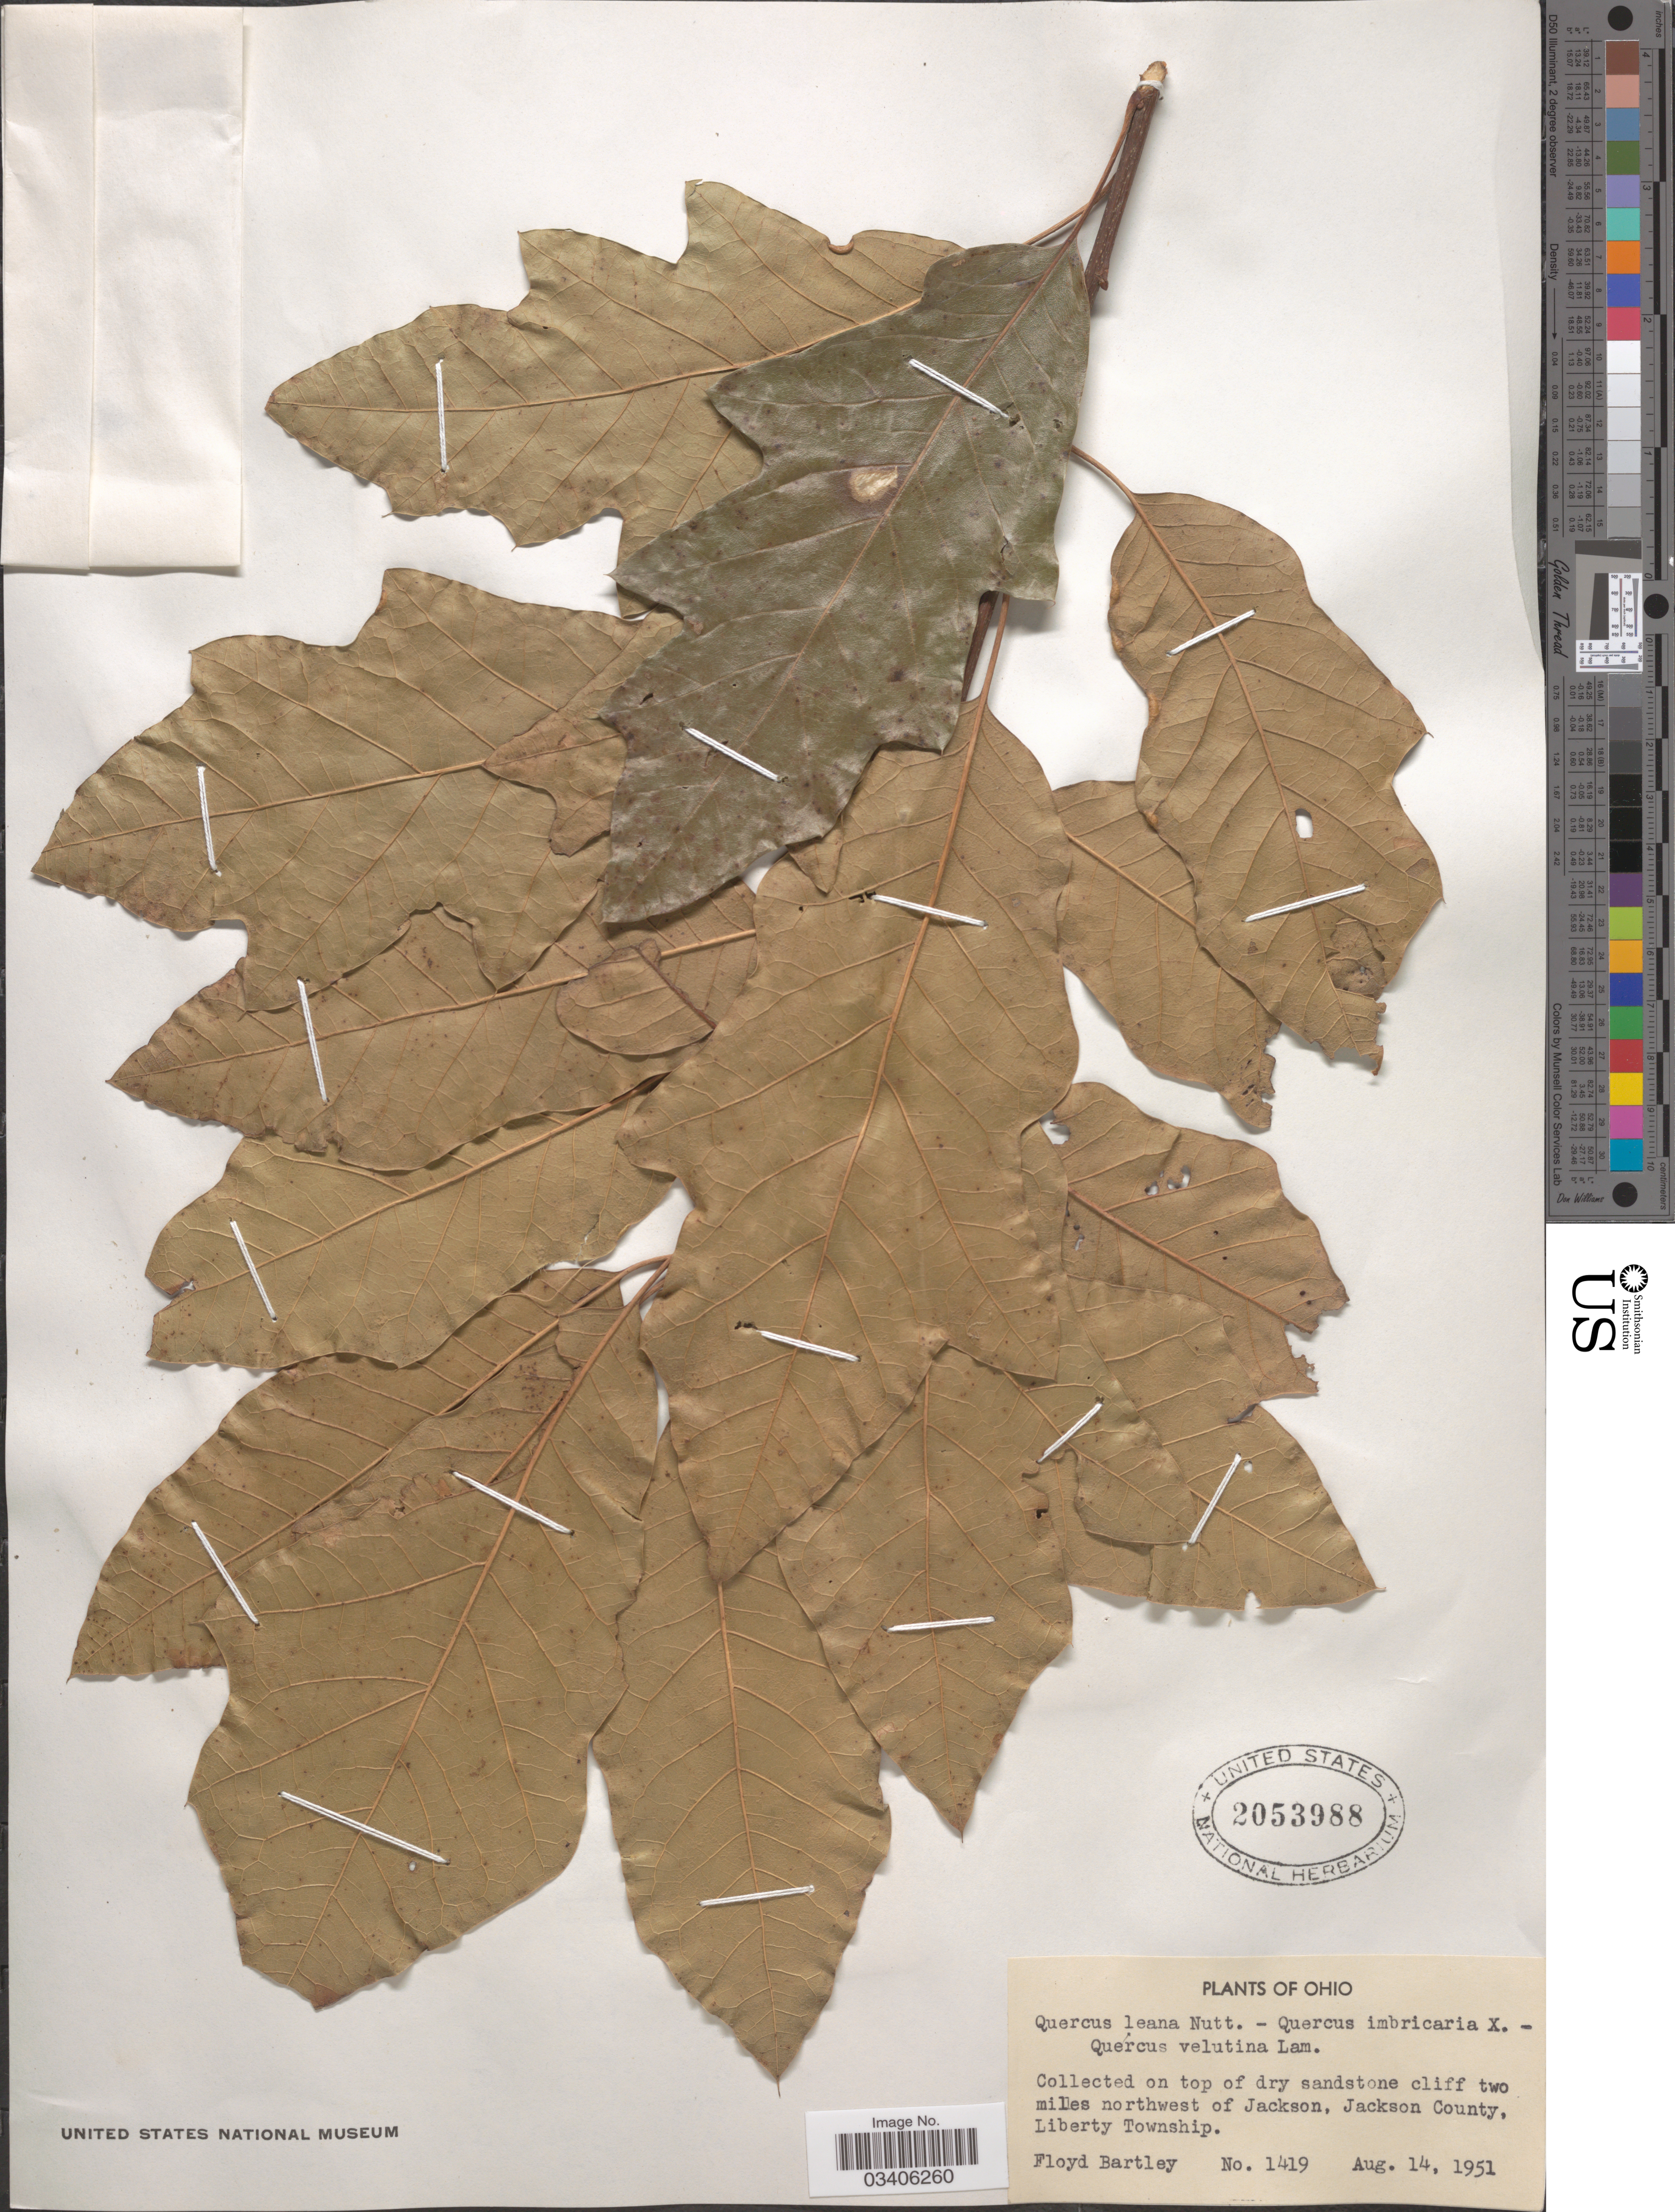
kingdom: Plantae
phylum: Tracheophyta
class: Magnoliopsida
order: Fagales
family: Fagaceae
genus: Quercus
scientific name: Quercus x leana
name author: Nutt.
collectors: F. Bartley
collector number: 1419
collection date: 1951-08-14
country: United States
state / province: Ohio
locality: On top of dry sandstone cliff two miles northwest of Jackson, Jackson County. Liberty Township.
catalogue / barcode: US 2053988